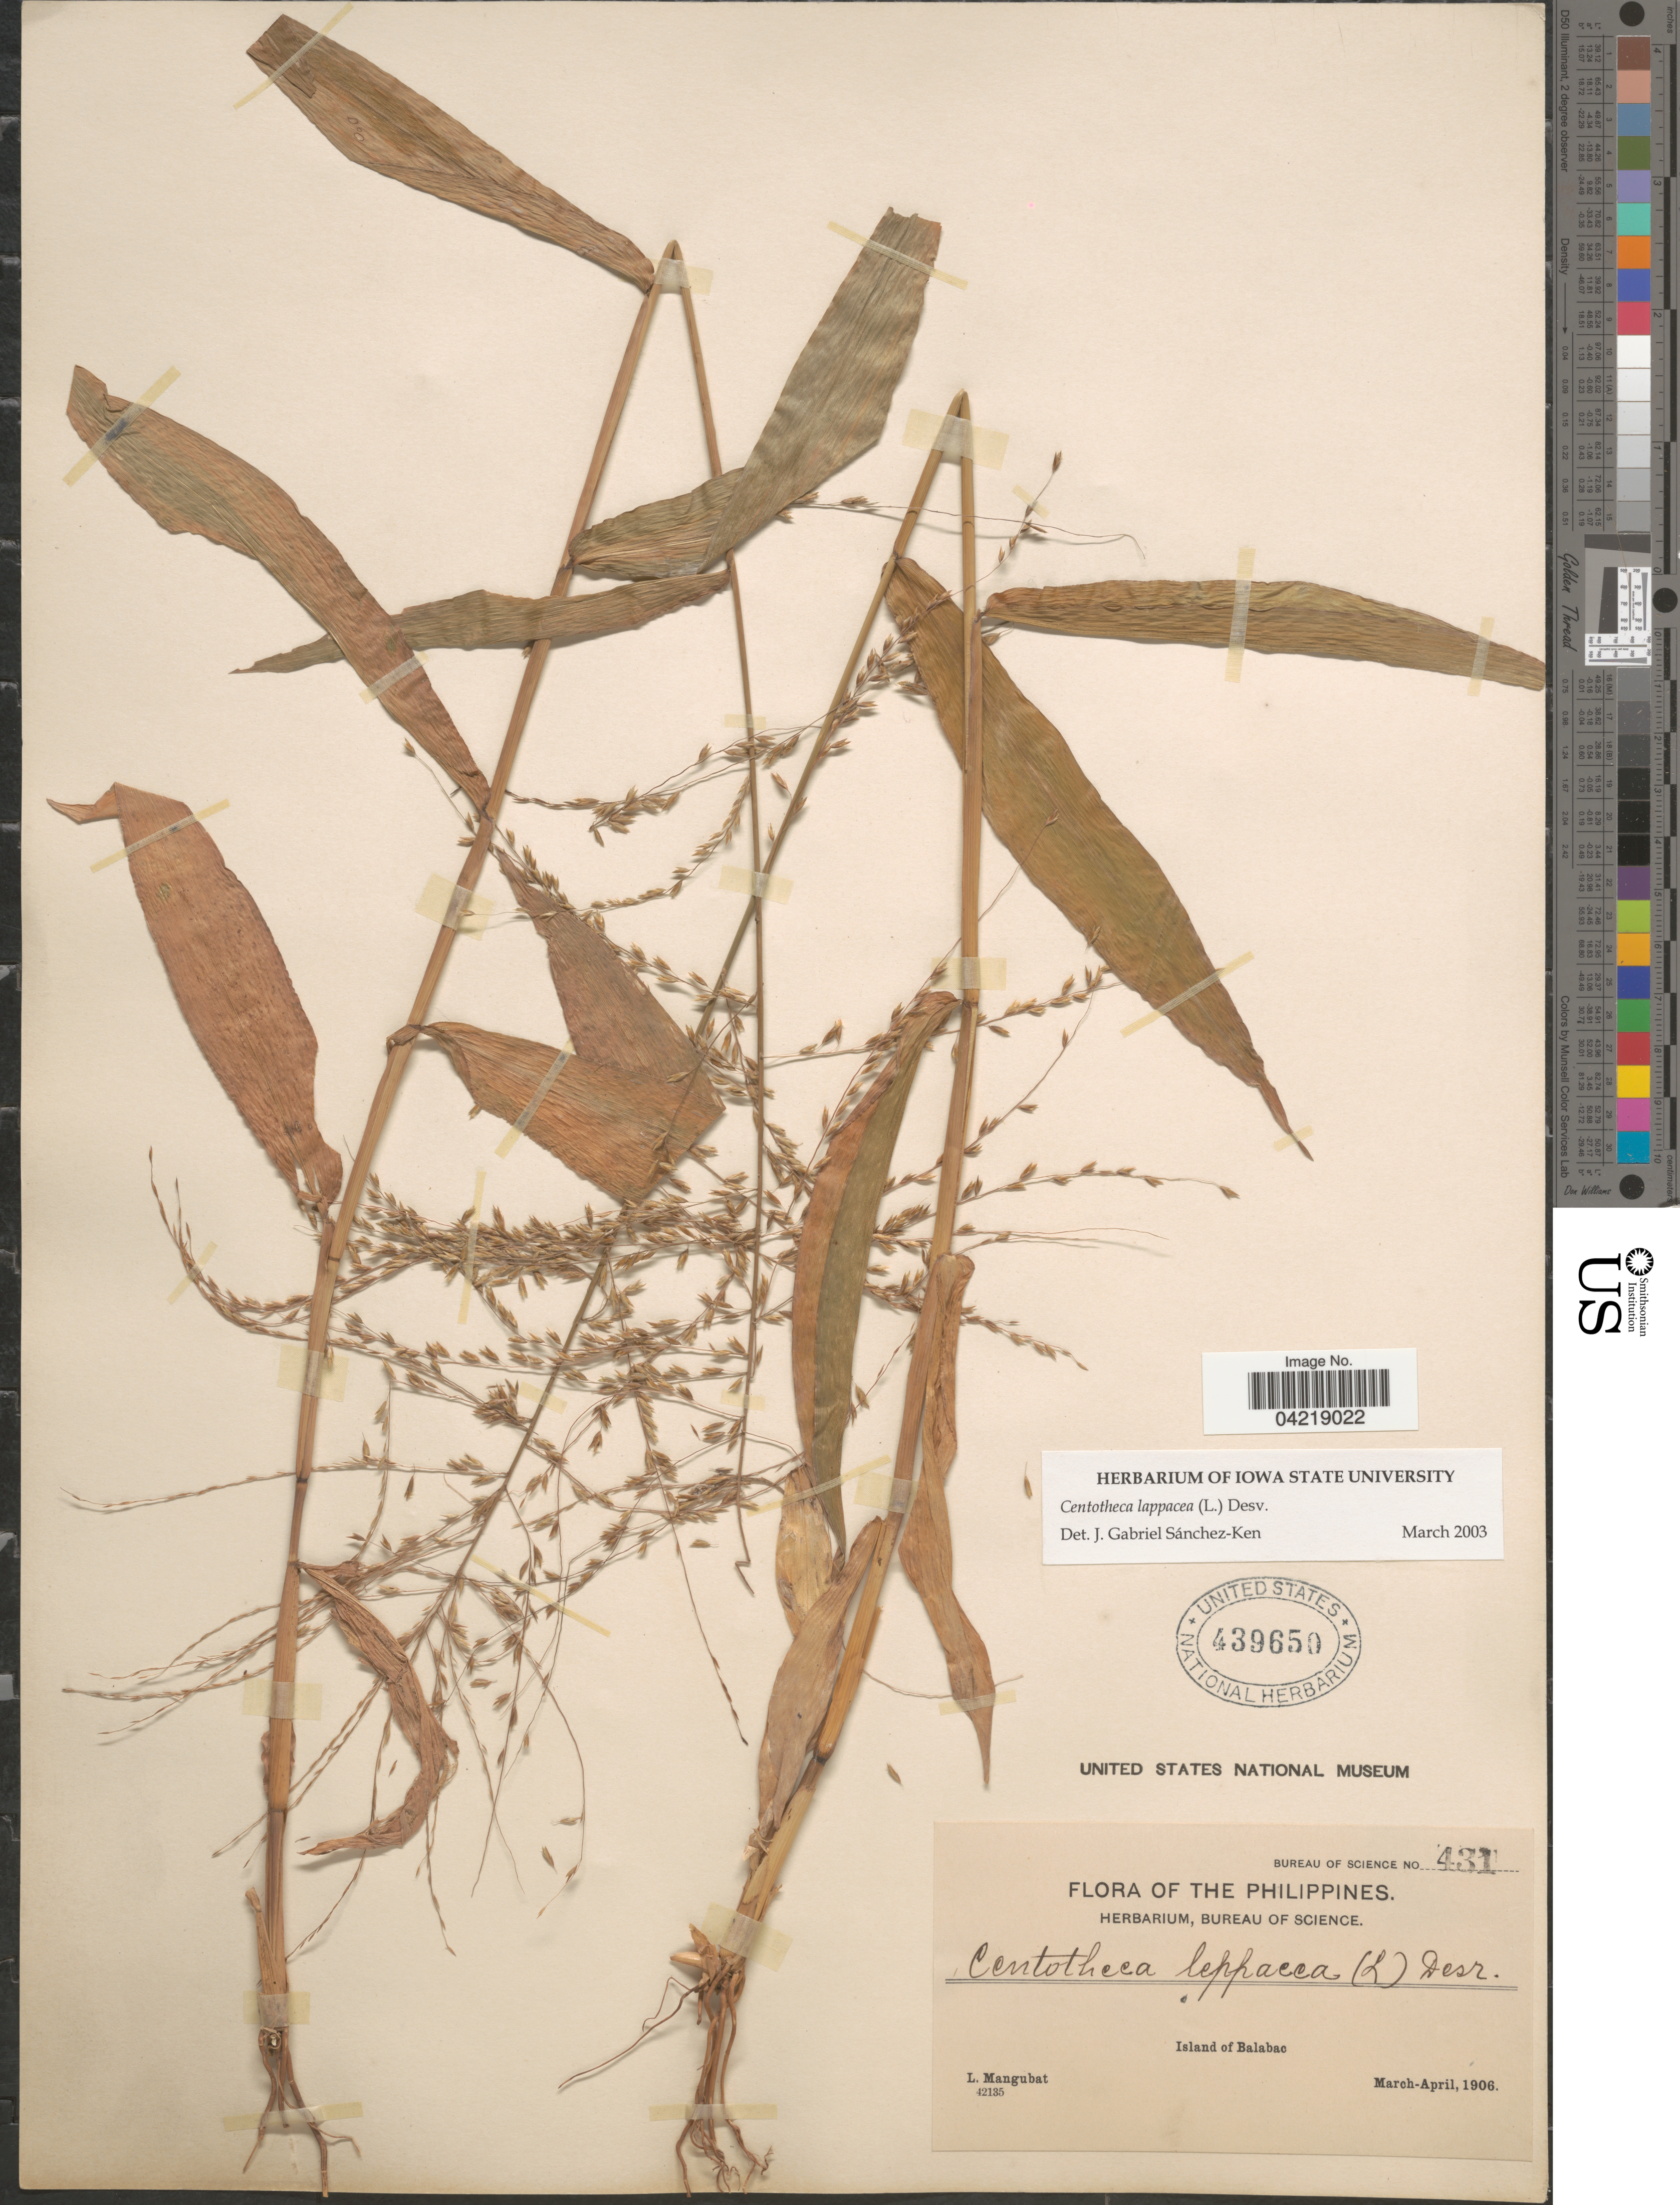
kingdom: Plantae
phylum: Tracheophyta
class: Liliopsida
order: Poales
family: Poaceae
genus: Centotheca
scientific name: Centotheca lappacea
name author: (L.) Desv.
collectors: L. Mangubat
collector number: Bureau of Science 431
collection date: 1906-03/1906-04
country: Philippines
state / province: Mimaropa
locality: Island of Balabac.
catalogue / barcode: US 439650